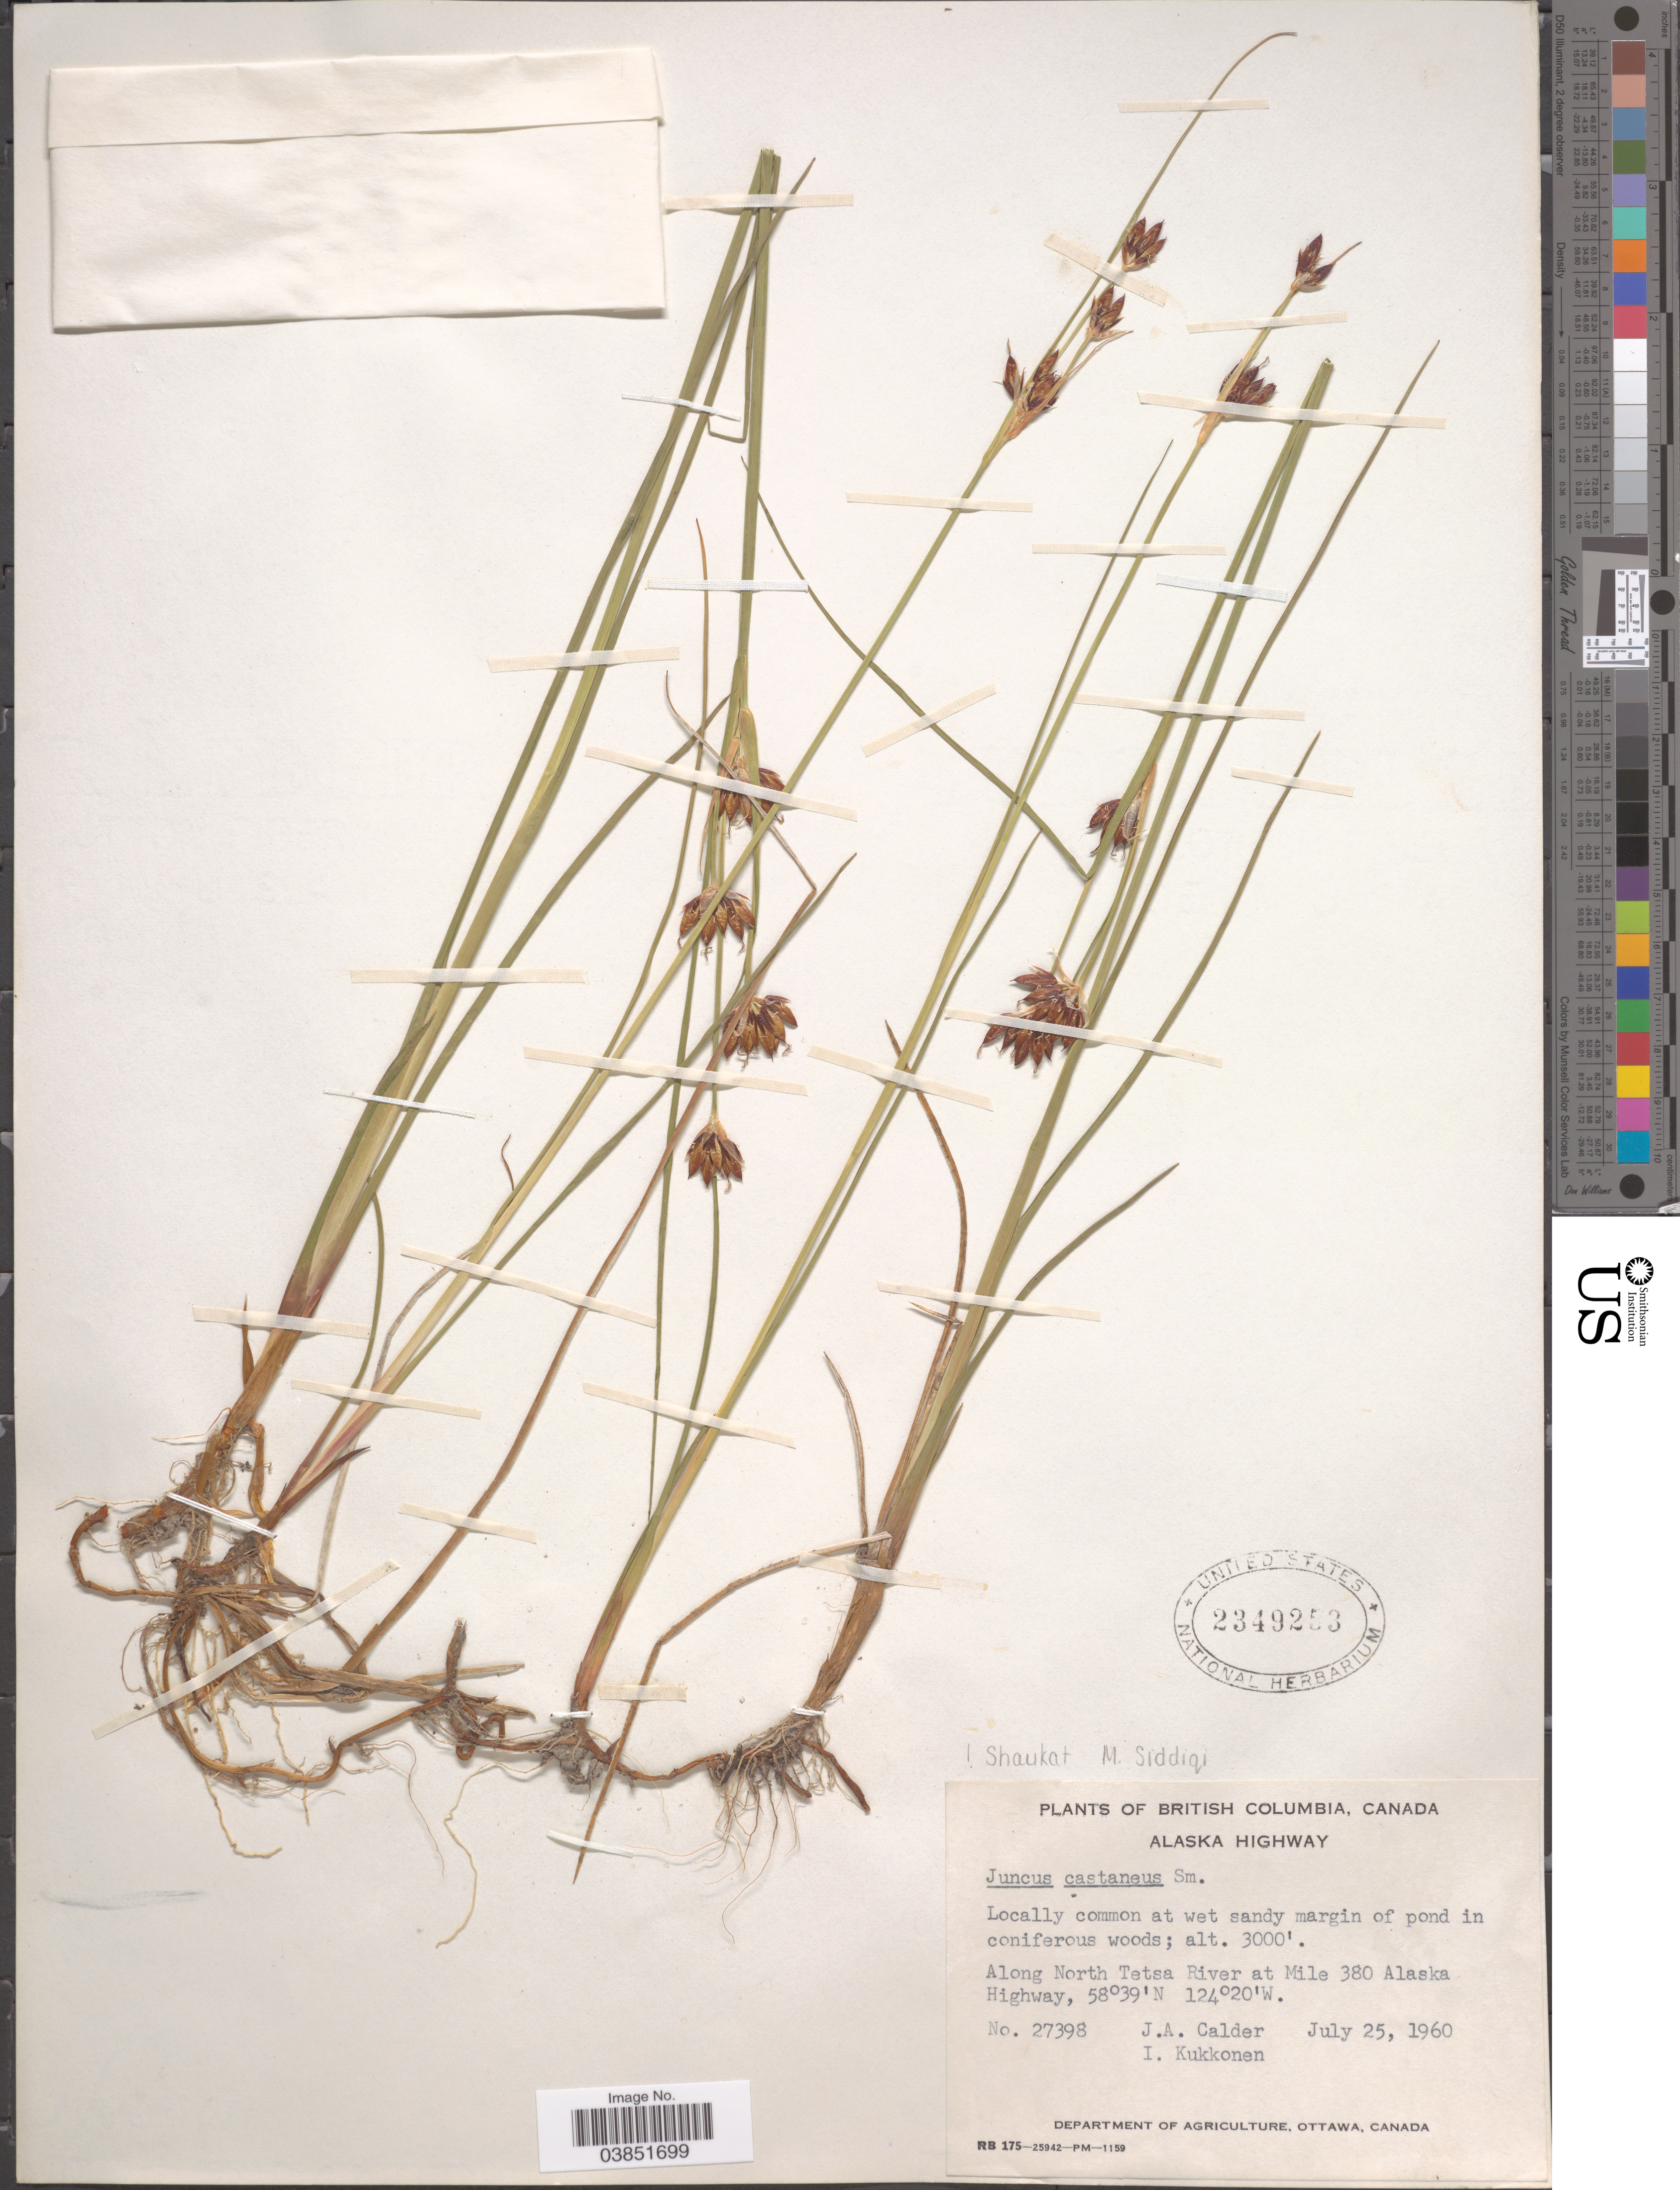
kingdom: Plantae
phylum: Tracheophyta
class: Liliopsida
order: Poales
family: Juncaceae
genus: Juncus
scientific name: Juncus castaneus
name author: Sm.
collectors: J. A. Calder & I. Kukkonen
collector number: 27398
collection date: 1960-07-25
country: Canada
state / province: British Columbia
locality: Alaska Highway. Along North Tetsa River at Mile 380 Alaska Highway.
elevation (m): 914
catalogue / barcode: US 2349253